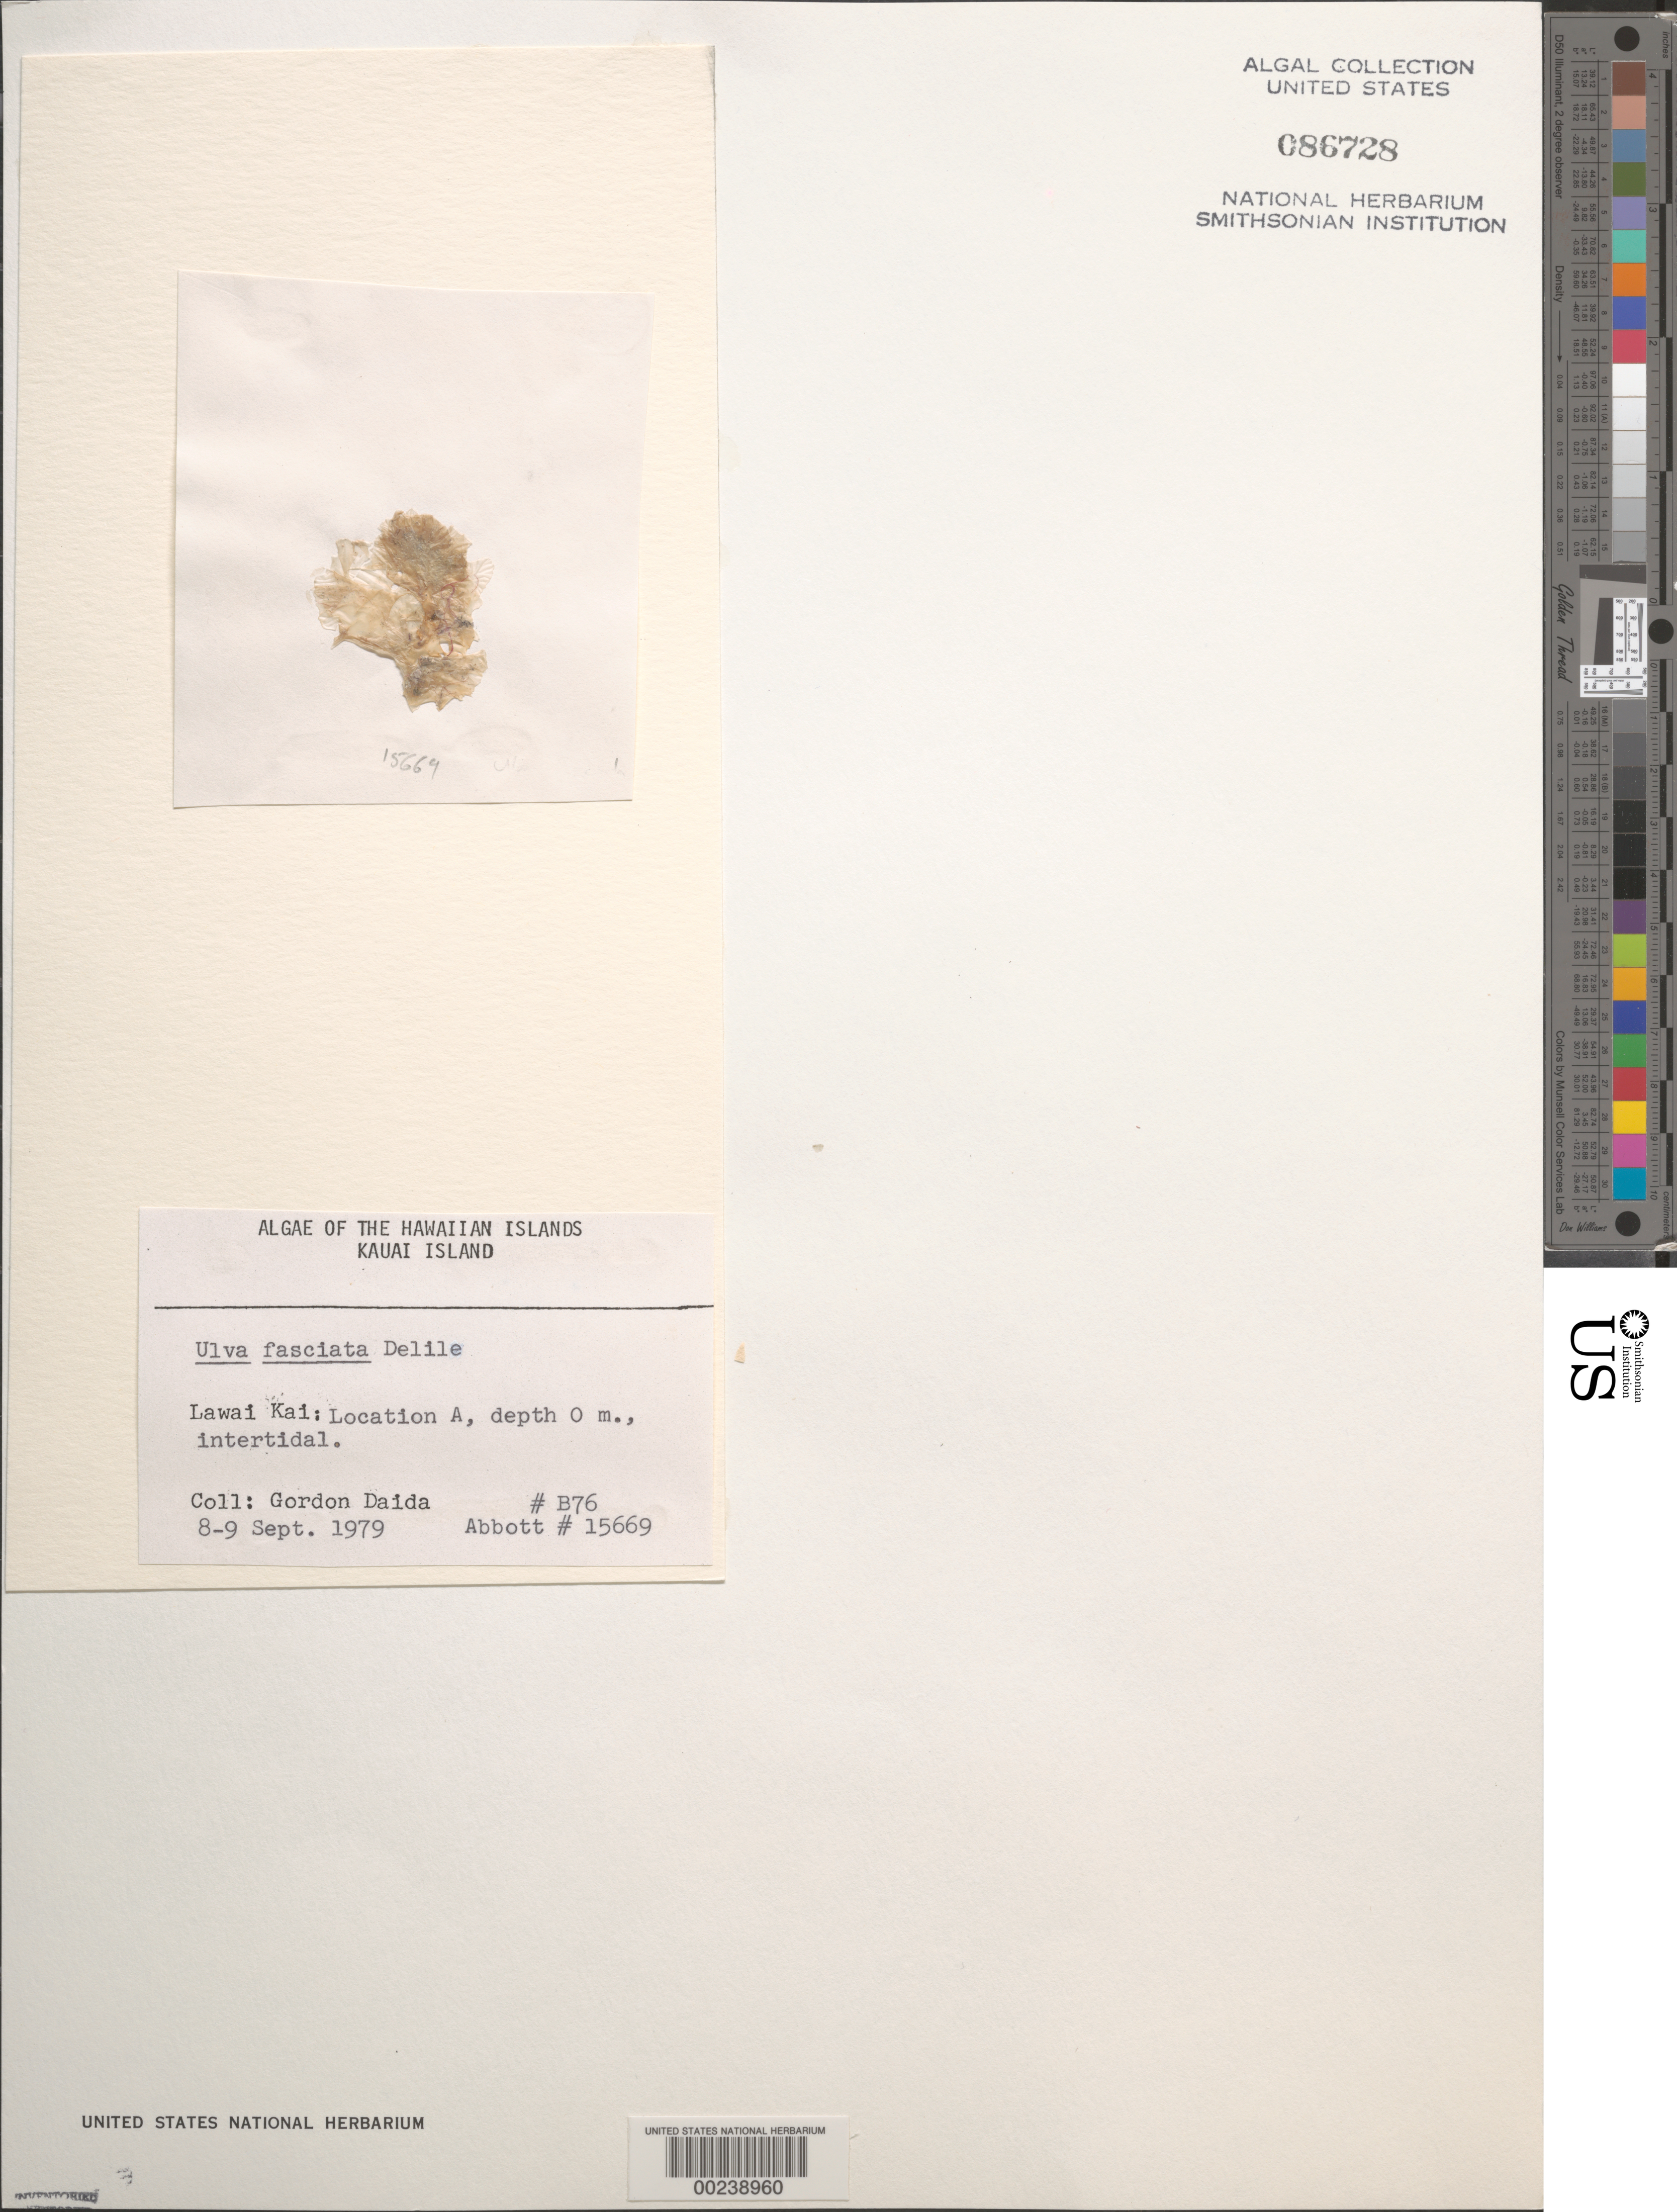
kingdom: Plantae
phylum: Chlorophyta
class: Ulvophyceae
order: Ulvales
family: Ulvaceae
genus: Ulva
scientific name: Ulva lactuca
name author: L.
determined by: Algae name updating Project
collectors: G. Daida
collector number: B76 & IAA 15669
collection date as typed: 08 Sep 1979 to 09 Sep 1979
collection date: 1979-09-08/1979-09-09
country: United States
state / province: Hawaii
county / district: Kaui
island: Kaua'i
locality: Lawai Kai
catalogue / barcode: US 86728